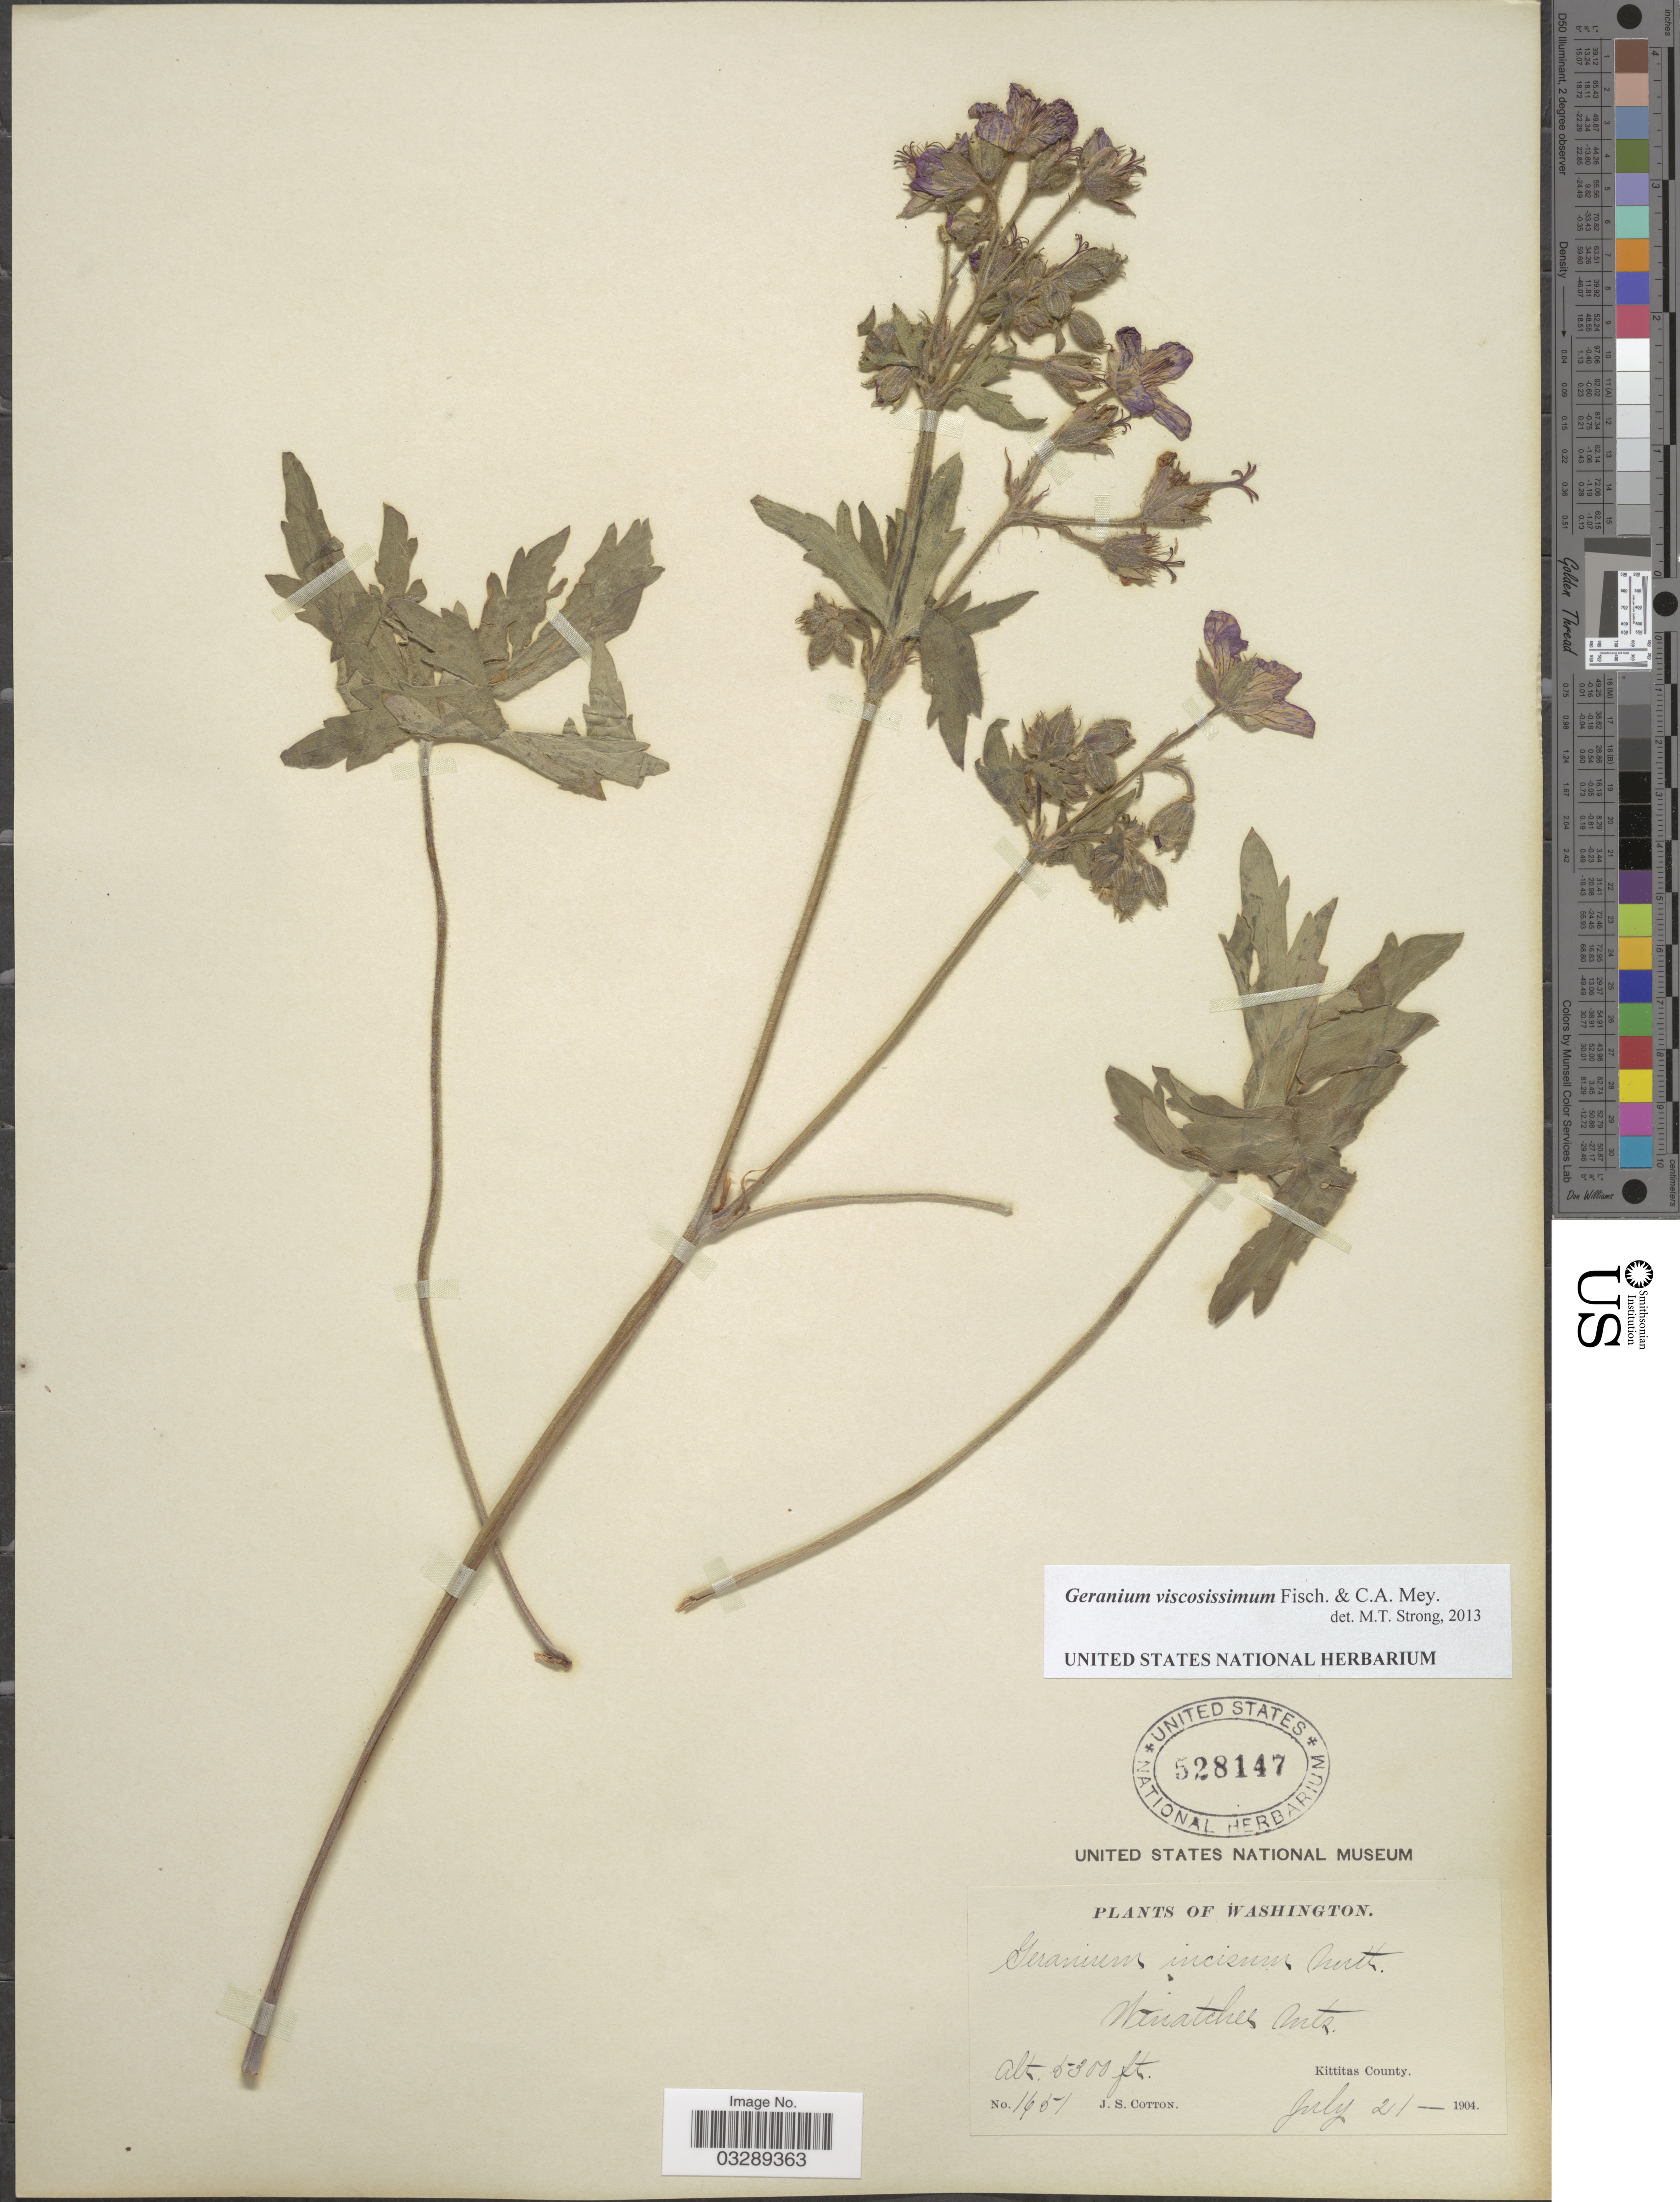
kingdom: Plantae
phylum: Tracheophyta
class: Magnoliopsida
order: Geraniales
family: Geraniaceae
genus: Geranium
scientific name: Geranium viscosissimum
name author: Fisch. & C.A. Mey.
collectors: J. S. Cotton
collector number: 1451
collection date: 1904-07-21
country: United States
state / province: Washington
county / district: Kittitas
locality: Wenatchee Mts., Kittitas County.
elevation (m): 1615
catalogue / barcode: US 528147